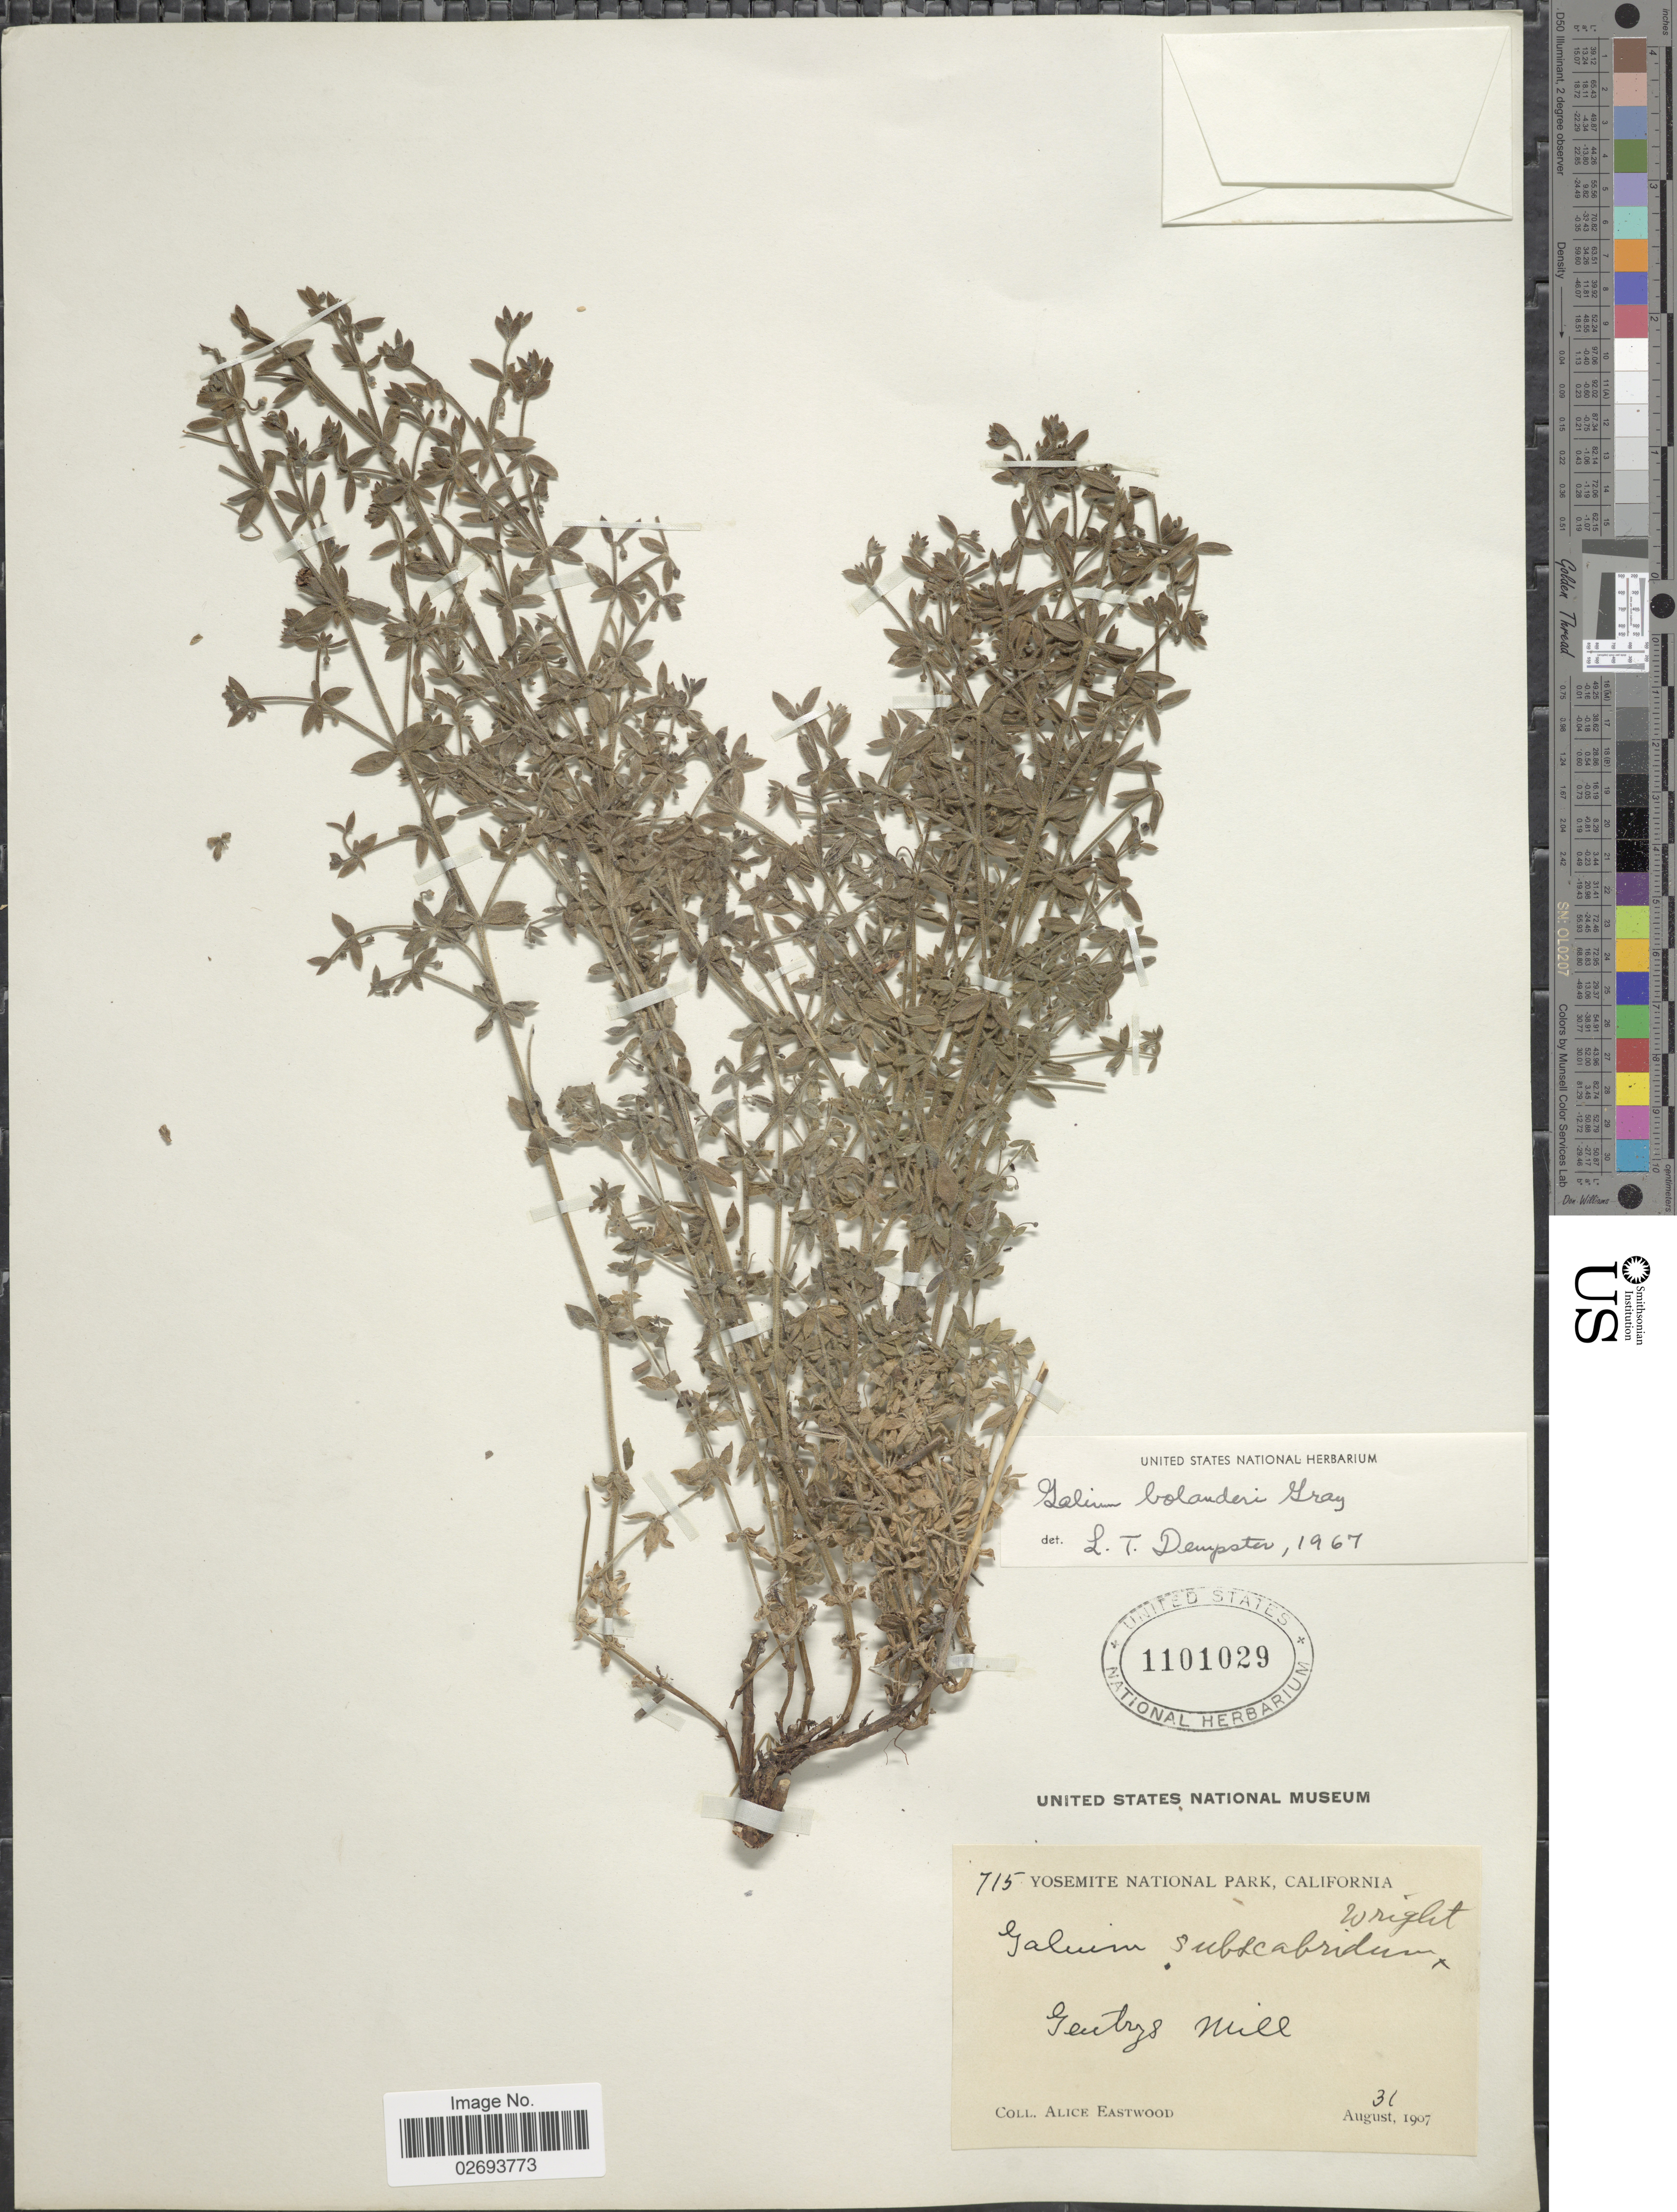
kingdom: Plantae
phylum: Tracheophyta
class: Magnoliopsida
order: Gentianales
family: Rubiaceae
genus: Galium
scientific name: Galium subscabridum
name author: W. Wight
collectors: A. Eastwood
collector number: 715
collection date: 1907-08-31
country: United States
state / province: California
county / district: Mariposa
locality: Yosemite National Park, Gentrys Mill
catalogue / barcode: US 1101029